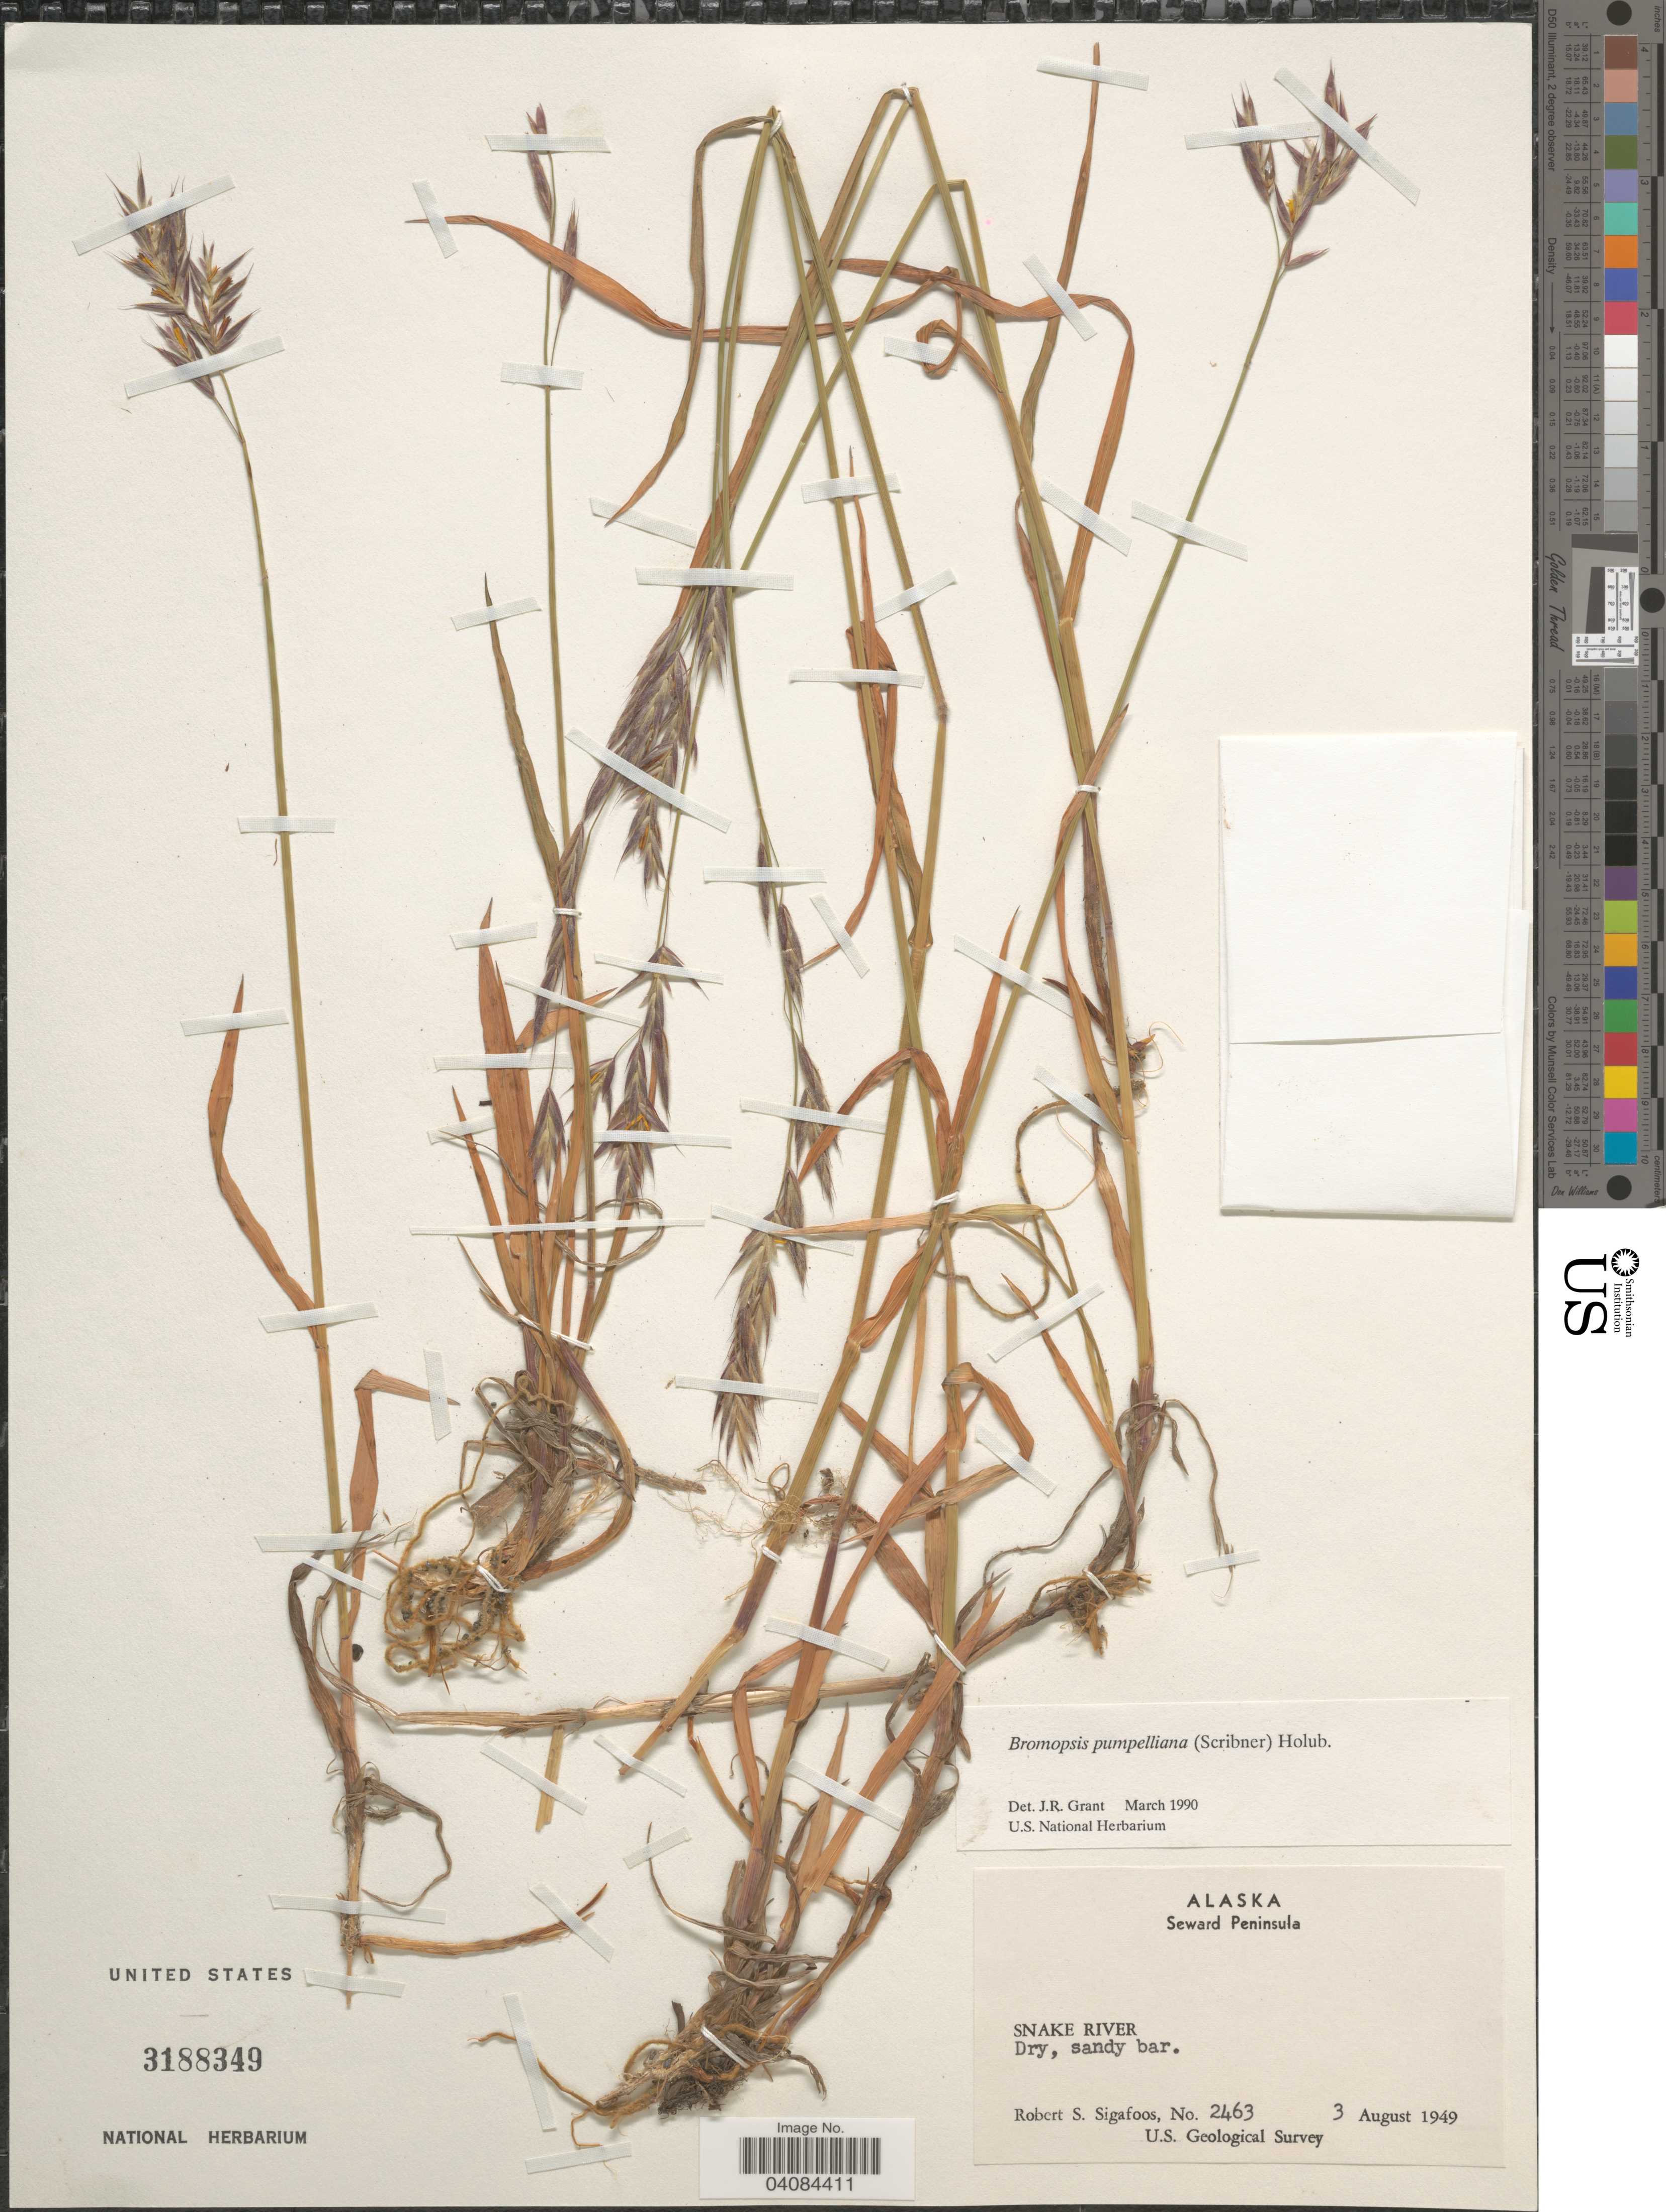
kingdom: Plantae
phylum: Tracheophyta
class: Liliopsida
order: Poales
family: Poaceae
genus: Bromus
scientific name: Bromus pumpellianus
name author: Scribn.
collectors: R. Sigafoos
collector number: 2463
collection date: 1949-08-03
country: United States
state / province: Alaska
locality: Seward Peninsula. Snake River. U.S. Geological Survey.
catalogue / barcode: US 3188349